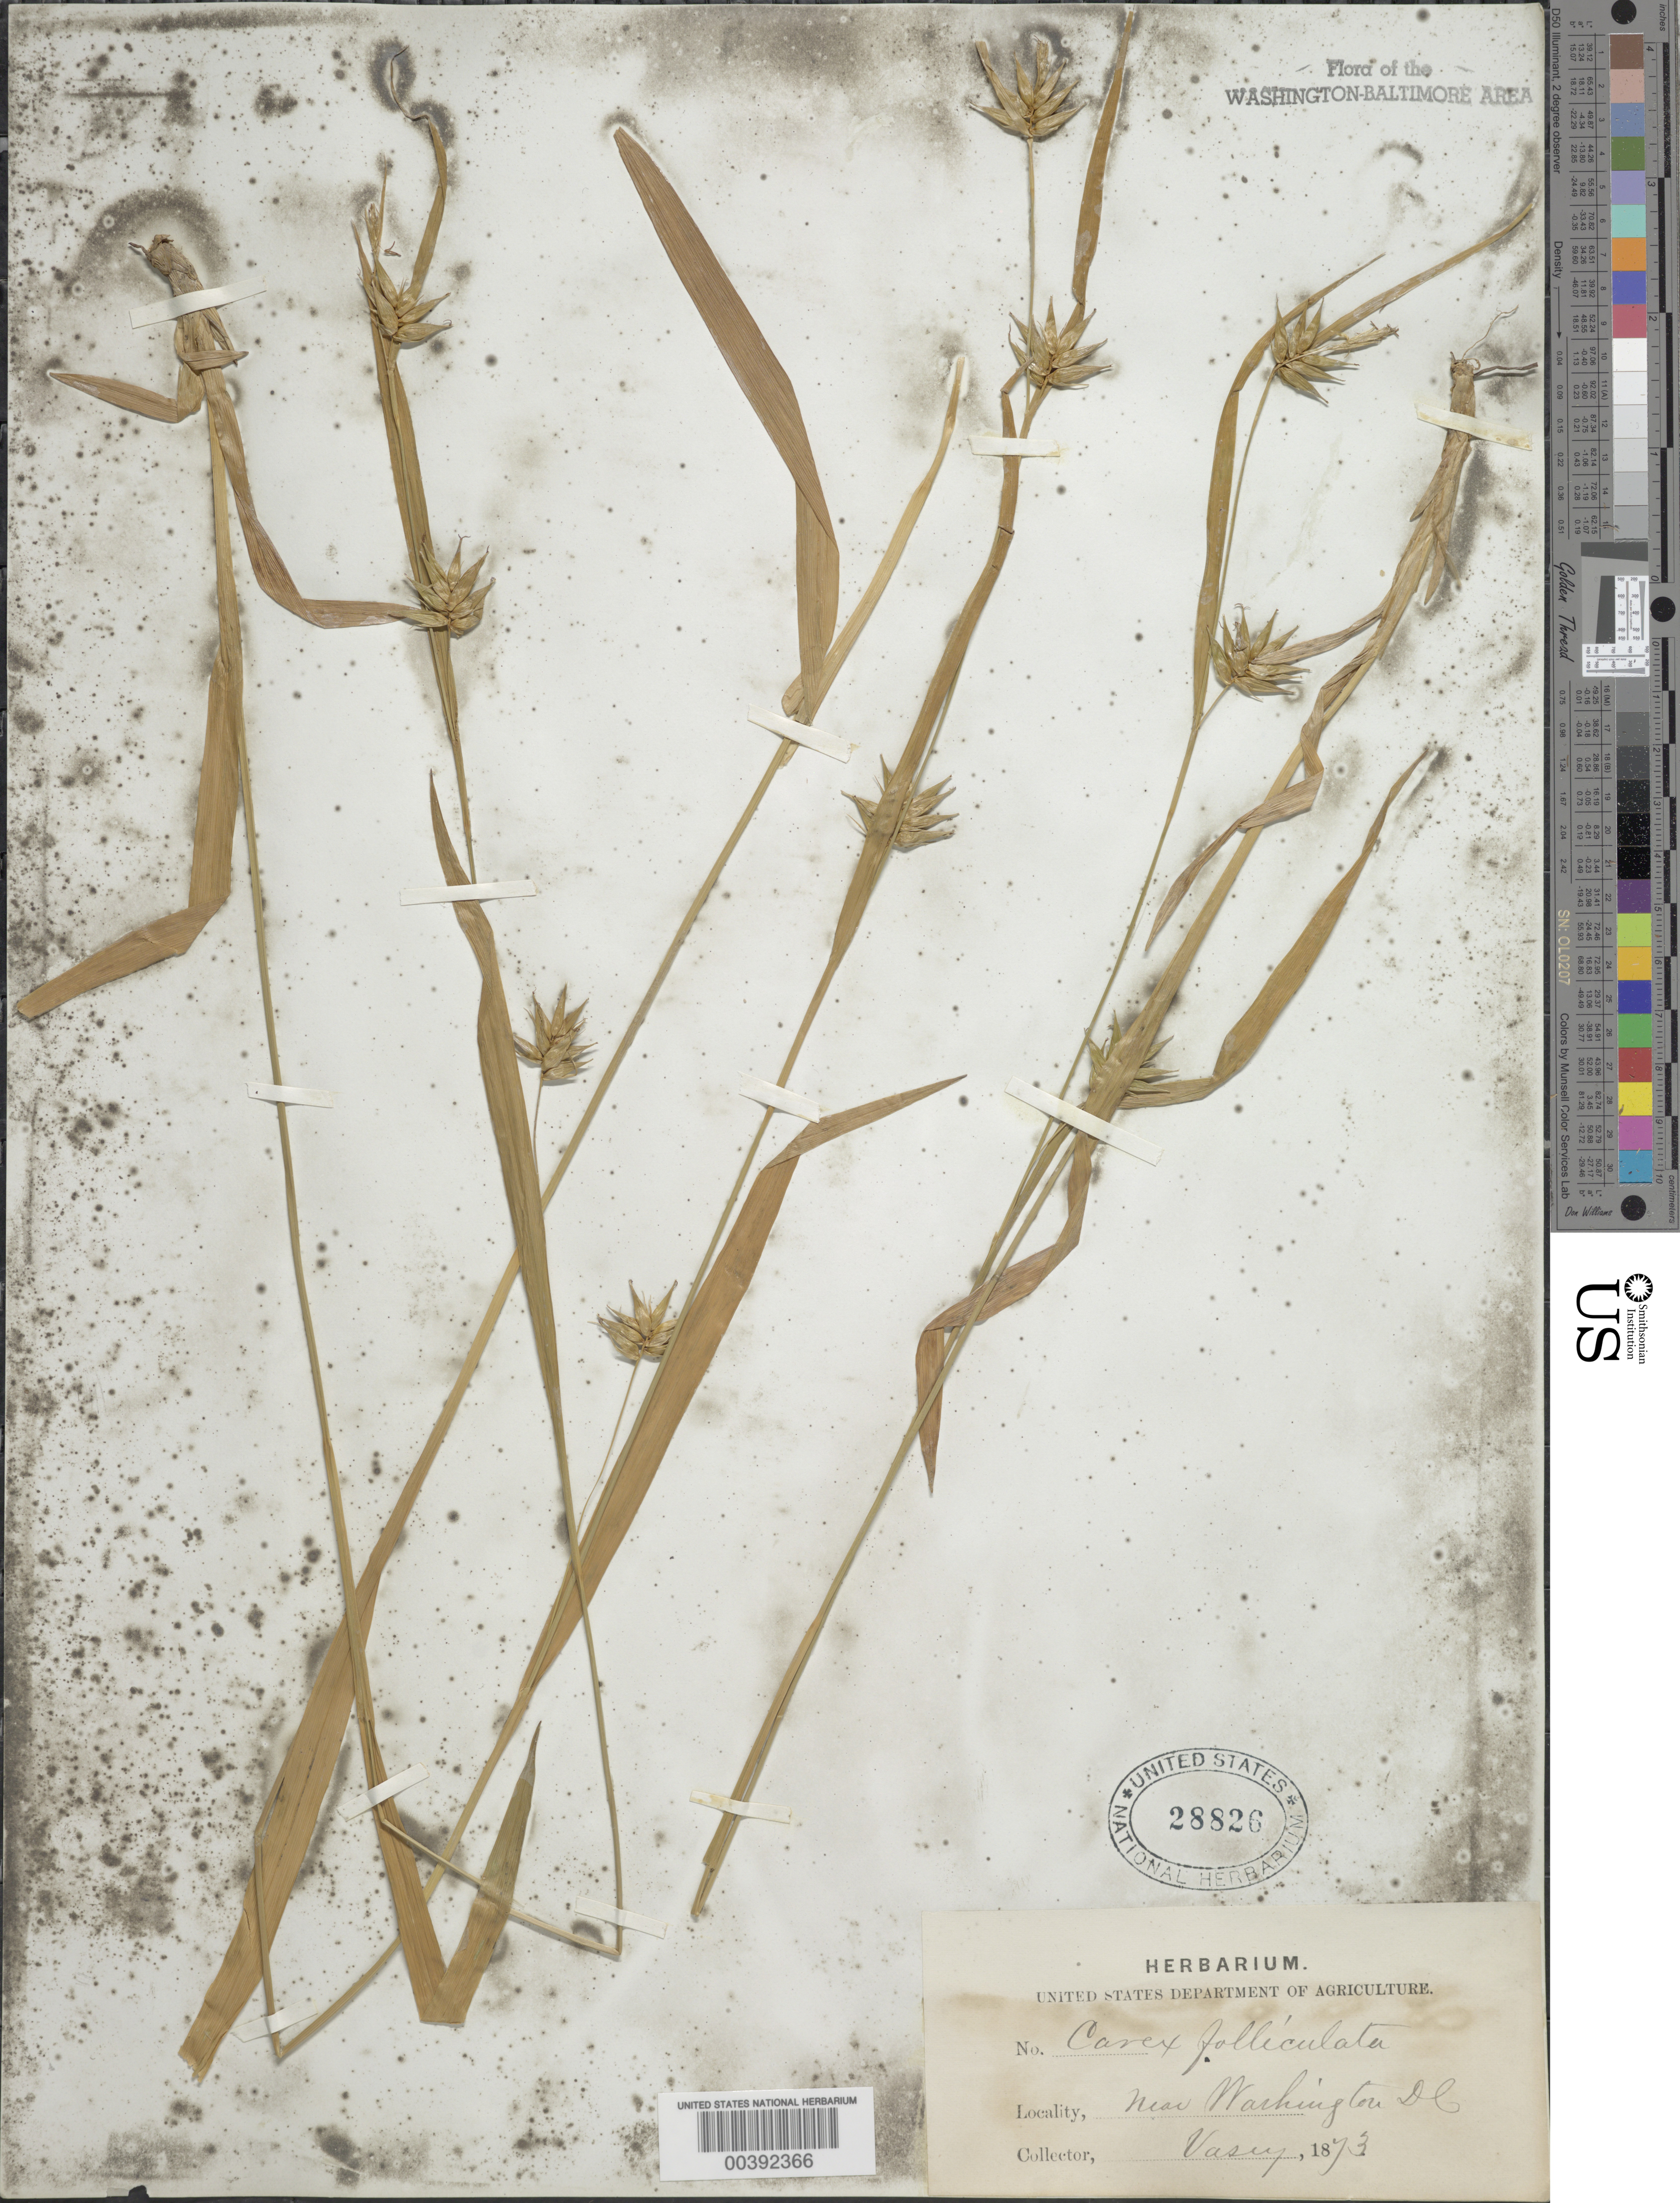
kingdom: Plantae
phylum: Tracheophyta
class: Liliopsida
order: Poales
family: Cyperaceae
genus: Carex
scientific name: Carex folliculata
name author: L.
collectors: G. Vasey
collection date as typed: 1873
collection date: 1873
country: United States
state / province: District of Columbia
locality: DC vicinity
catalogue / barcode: US 28826